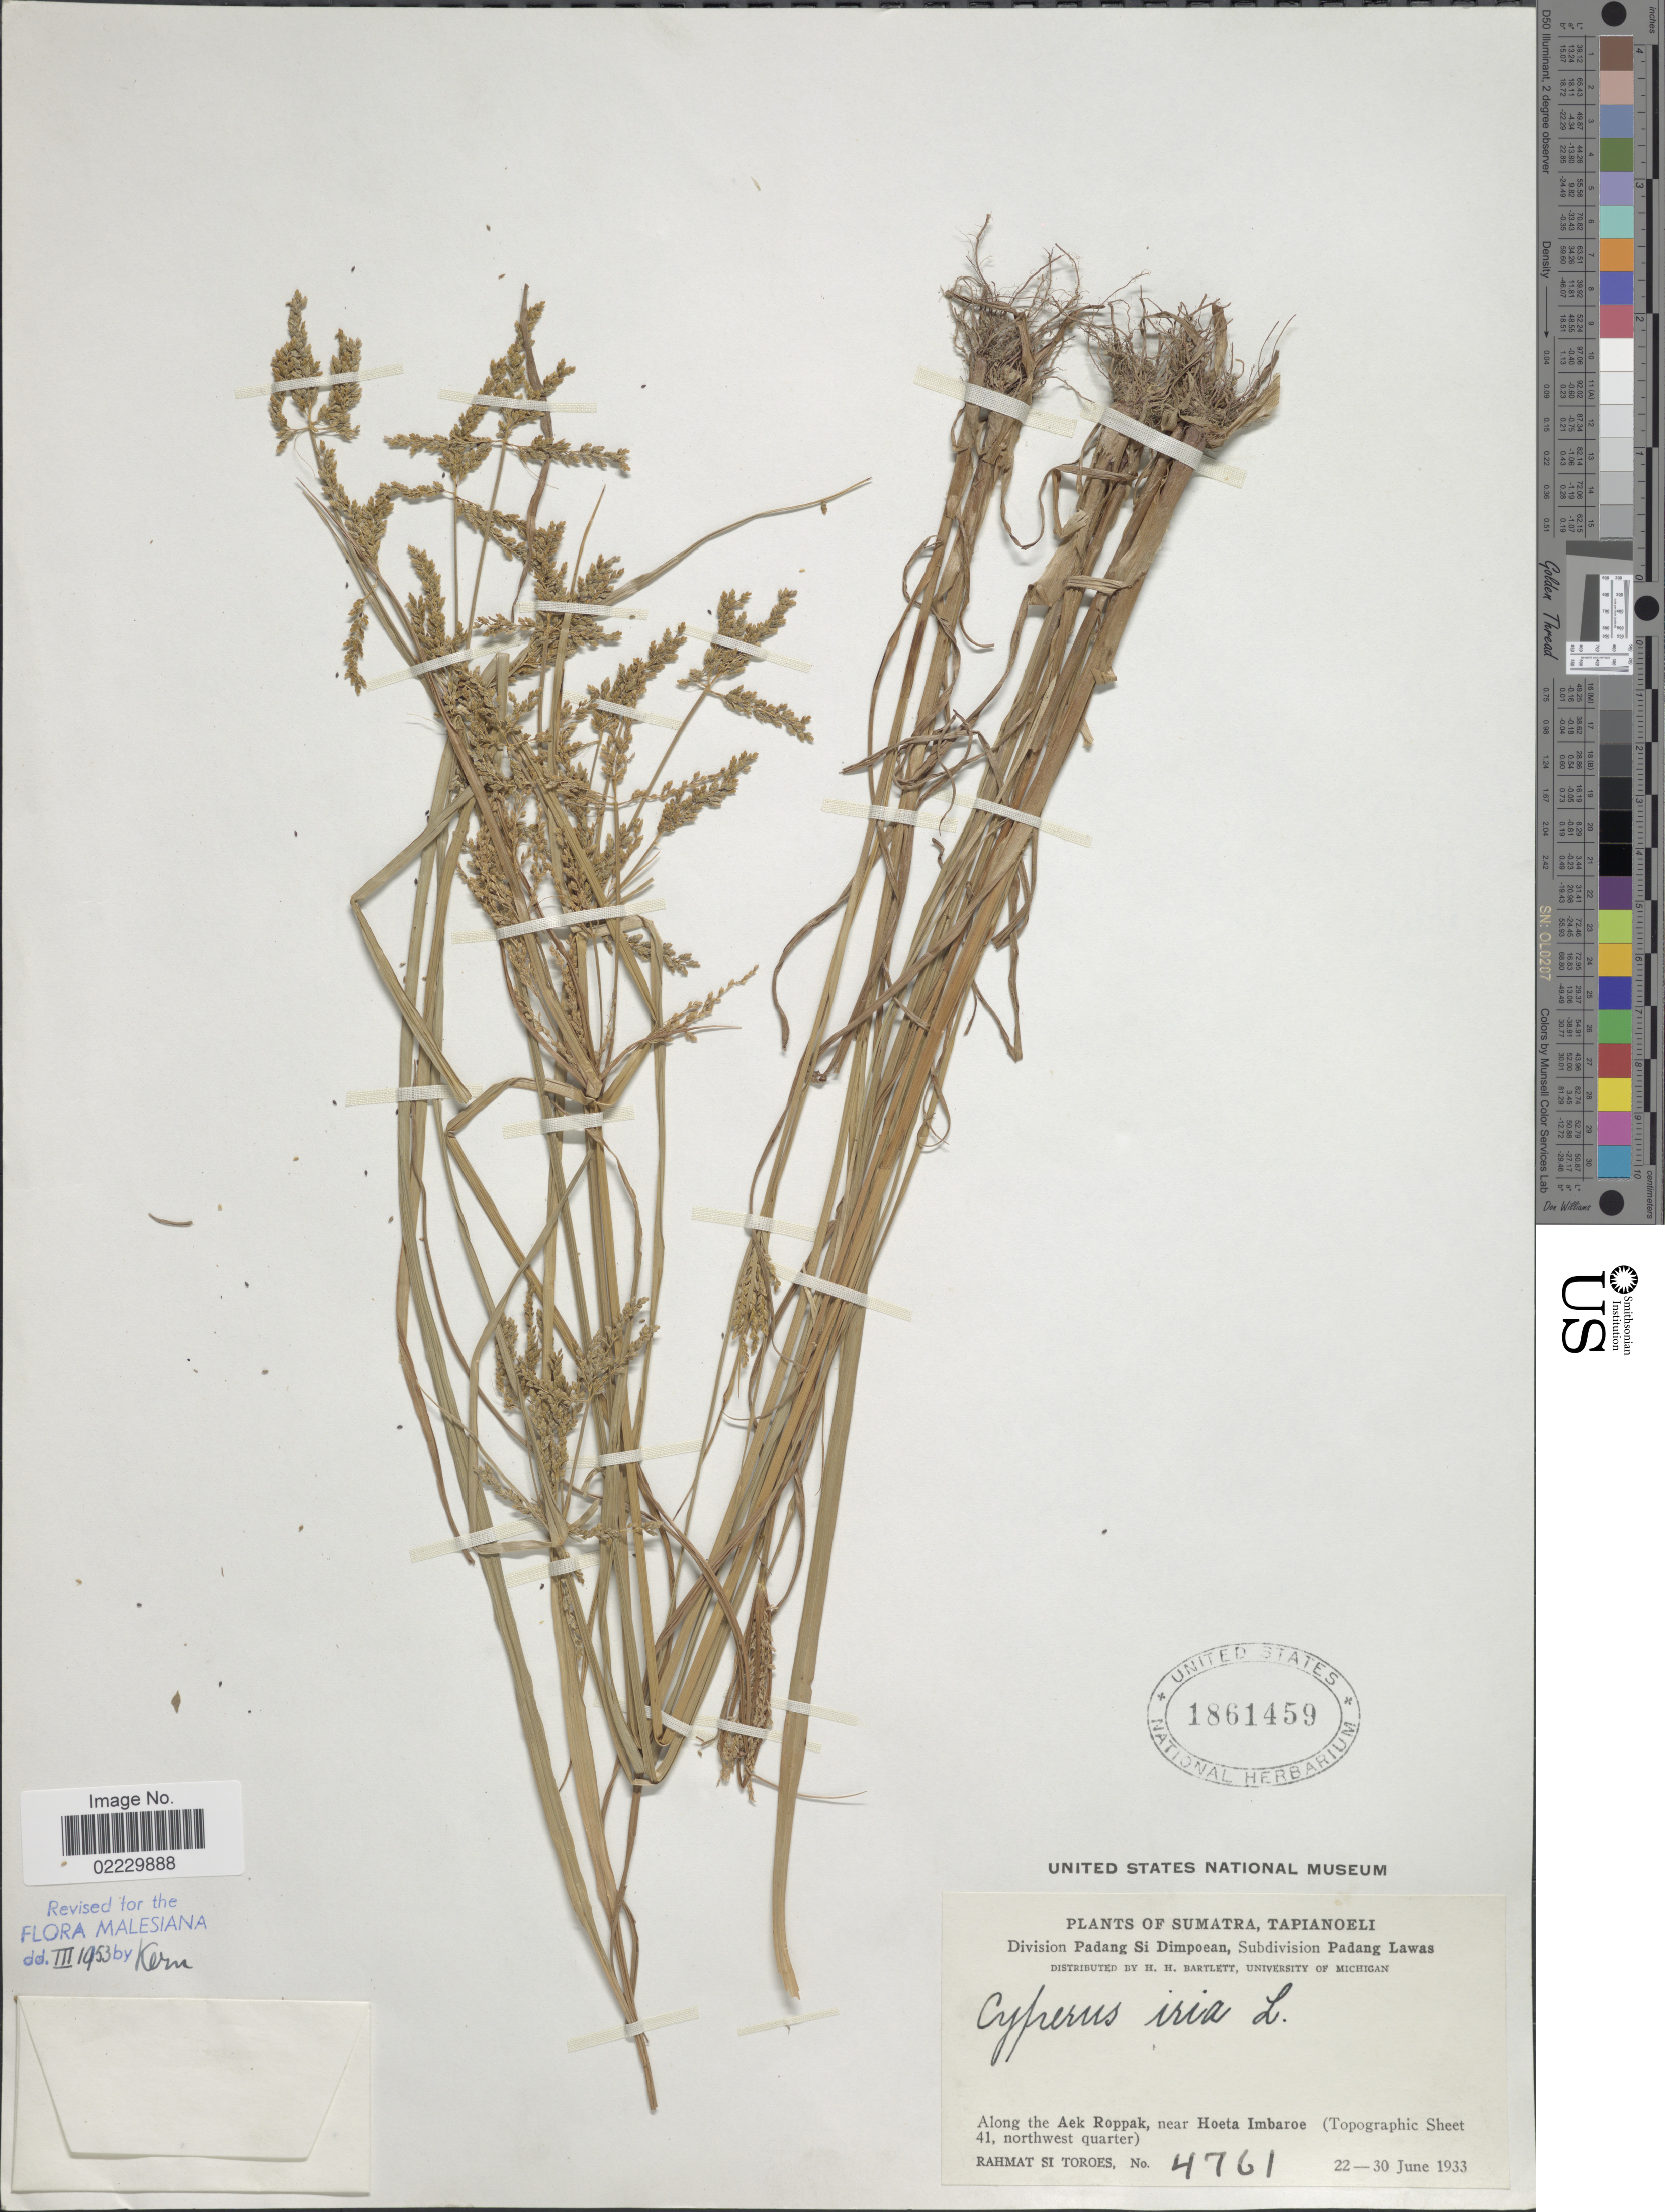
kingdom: Plantae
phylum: Tracheophyta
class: Liliopsida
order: Poales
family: Cyperaceae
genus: Cyperus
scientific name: Cyperus iria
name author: L.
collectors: Rahmat Si Boeea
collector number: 4761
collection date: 1933-06-22/1933-06-30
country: Indonesia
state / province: Sumatra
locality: Tapianoeli, Division Padang Si Dimpoean, Subdivision Padang Lawas. Along the Aek Roppak, near Hoeta Imbaroe (Topographic Sheet 41, northwest quarter)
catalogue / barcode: US 1861459